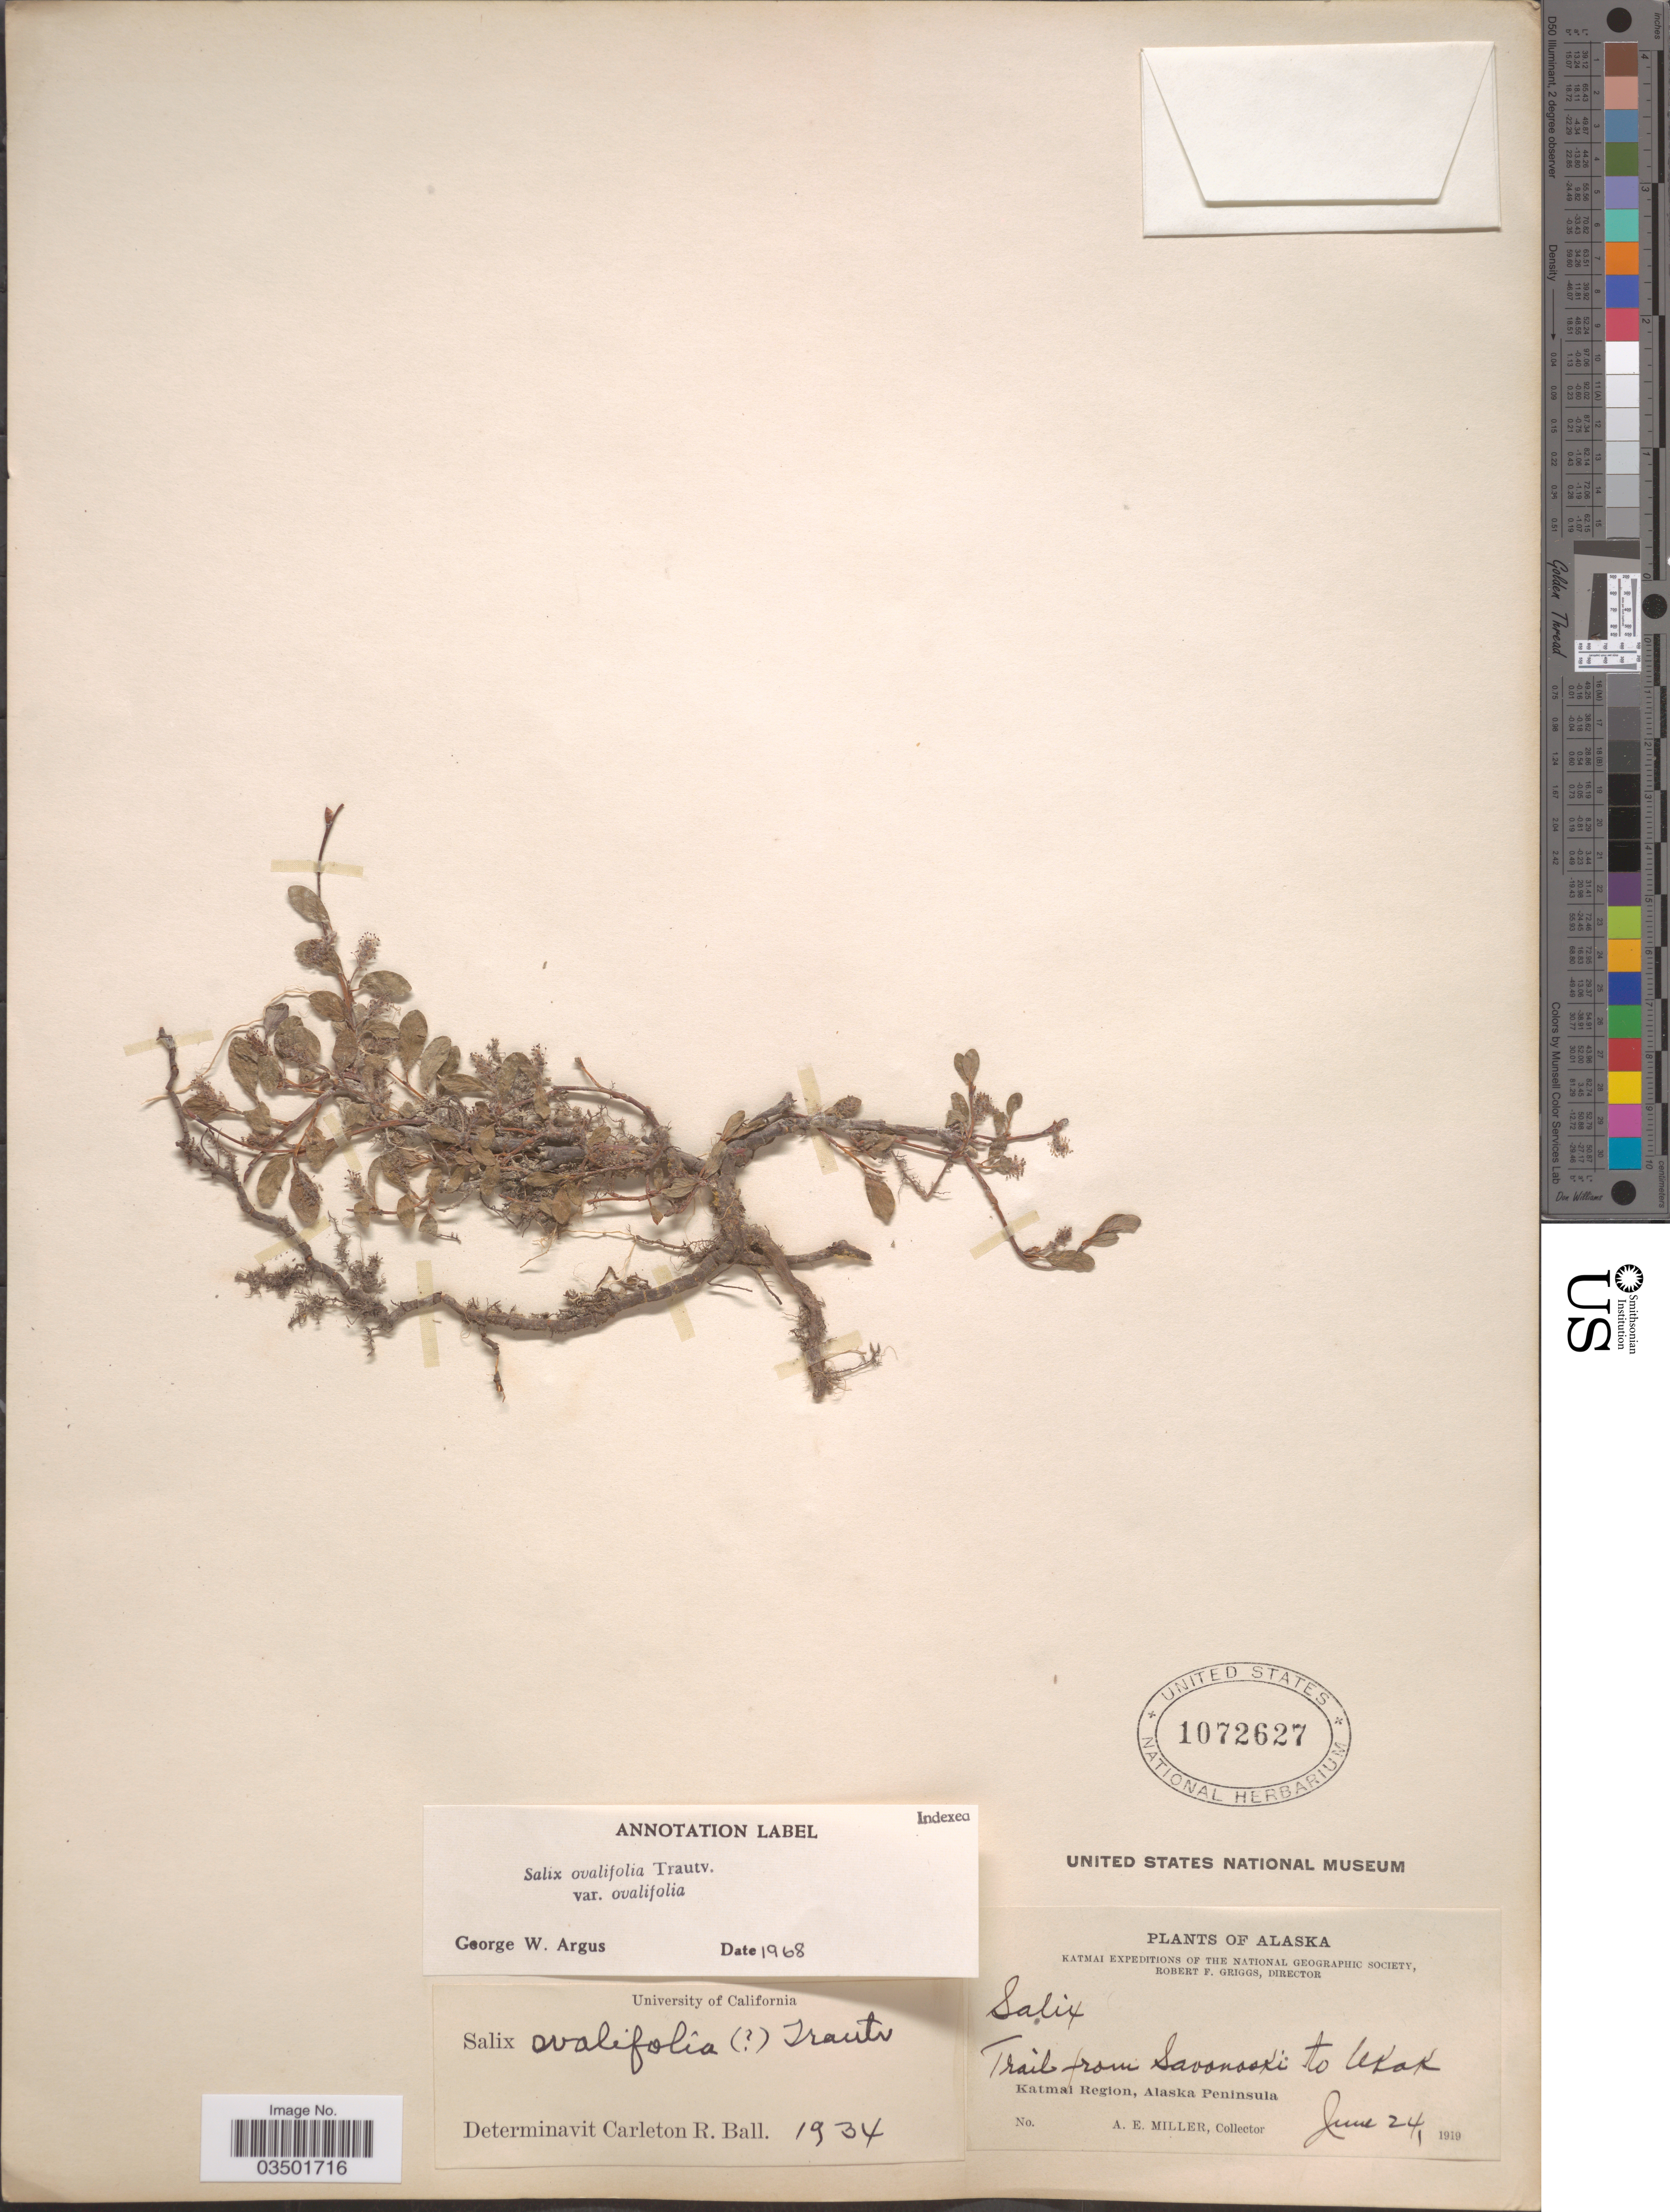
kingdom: Plantae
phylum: Tracheophyta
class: Magnoliopsida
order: Malpighiales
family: Salicaceae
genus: Salix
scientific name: Salix ovalifolia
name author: Trautv.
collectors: A. E. Miller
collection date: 1919-06-24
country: United States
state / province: Alaska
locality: Trail from Savonoski to Ukak.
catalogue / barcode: US 1072627